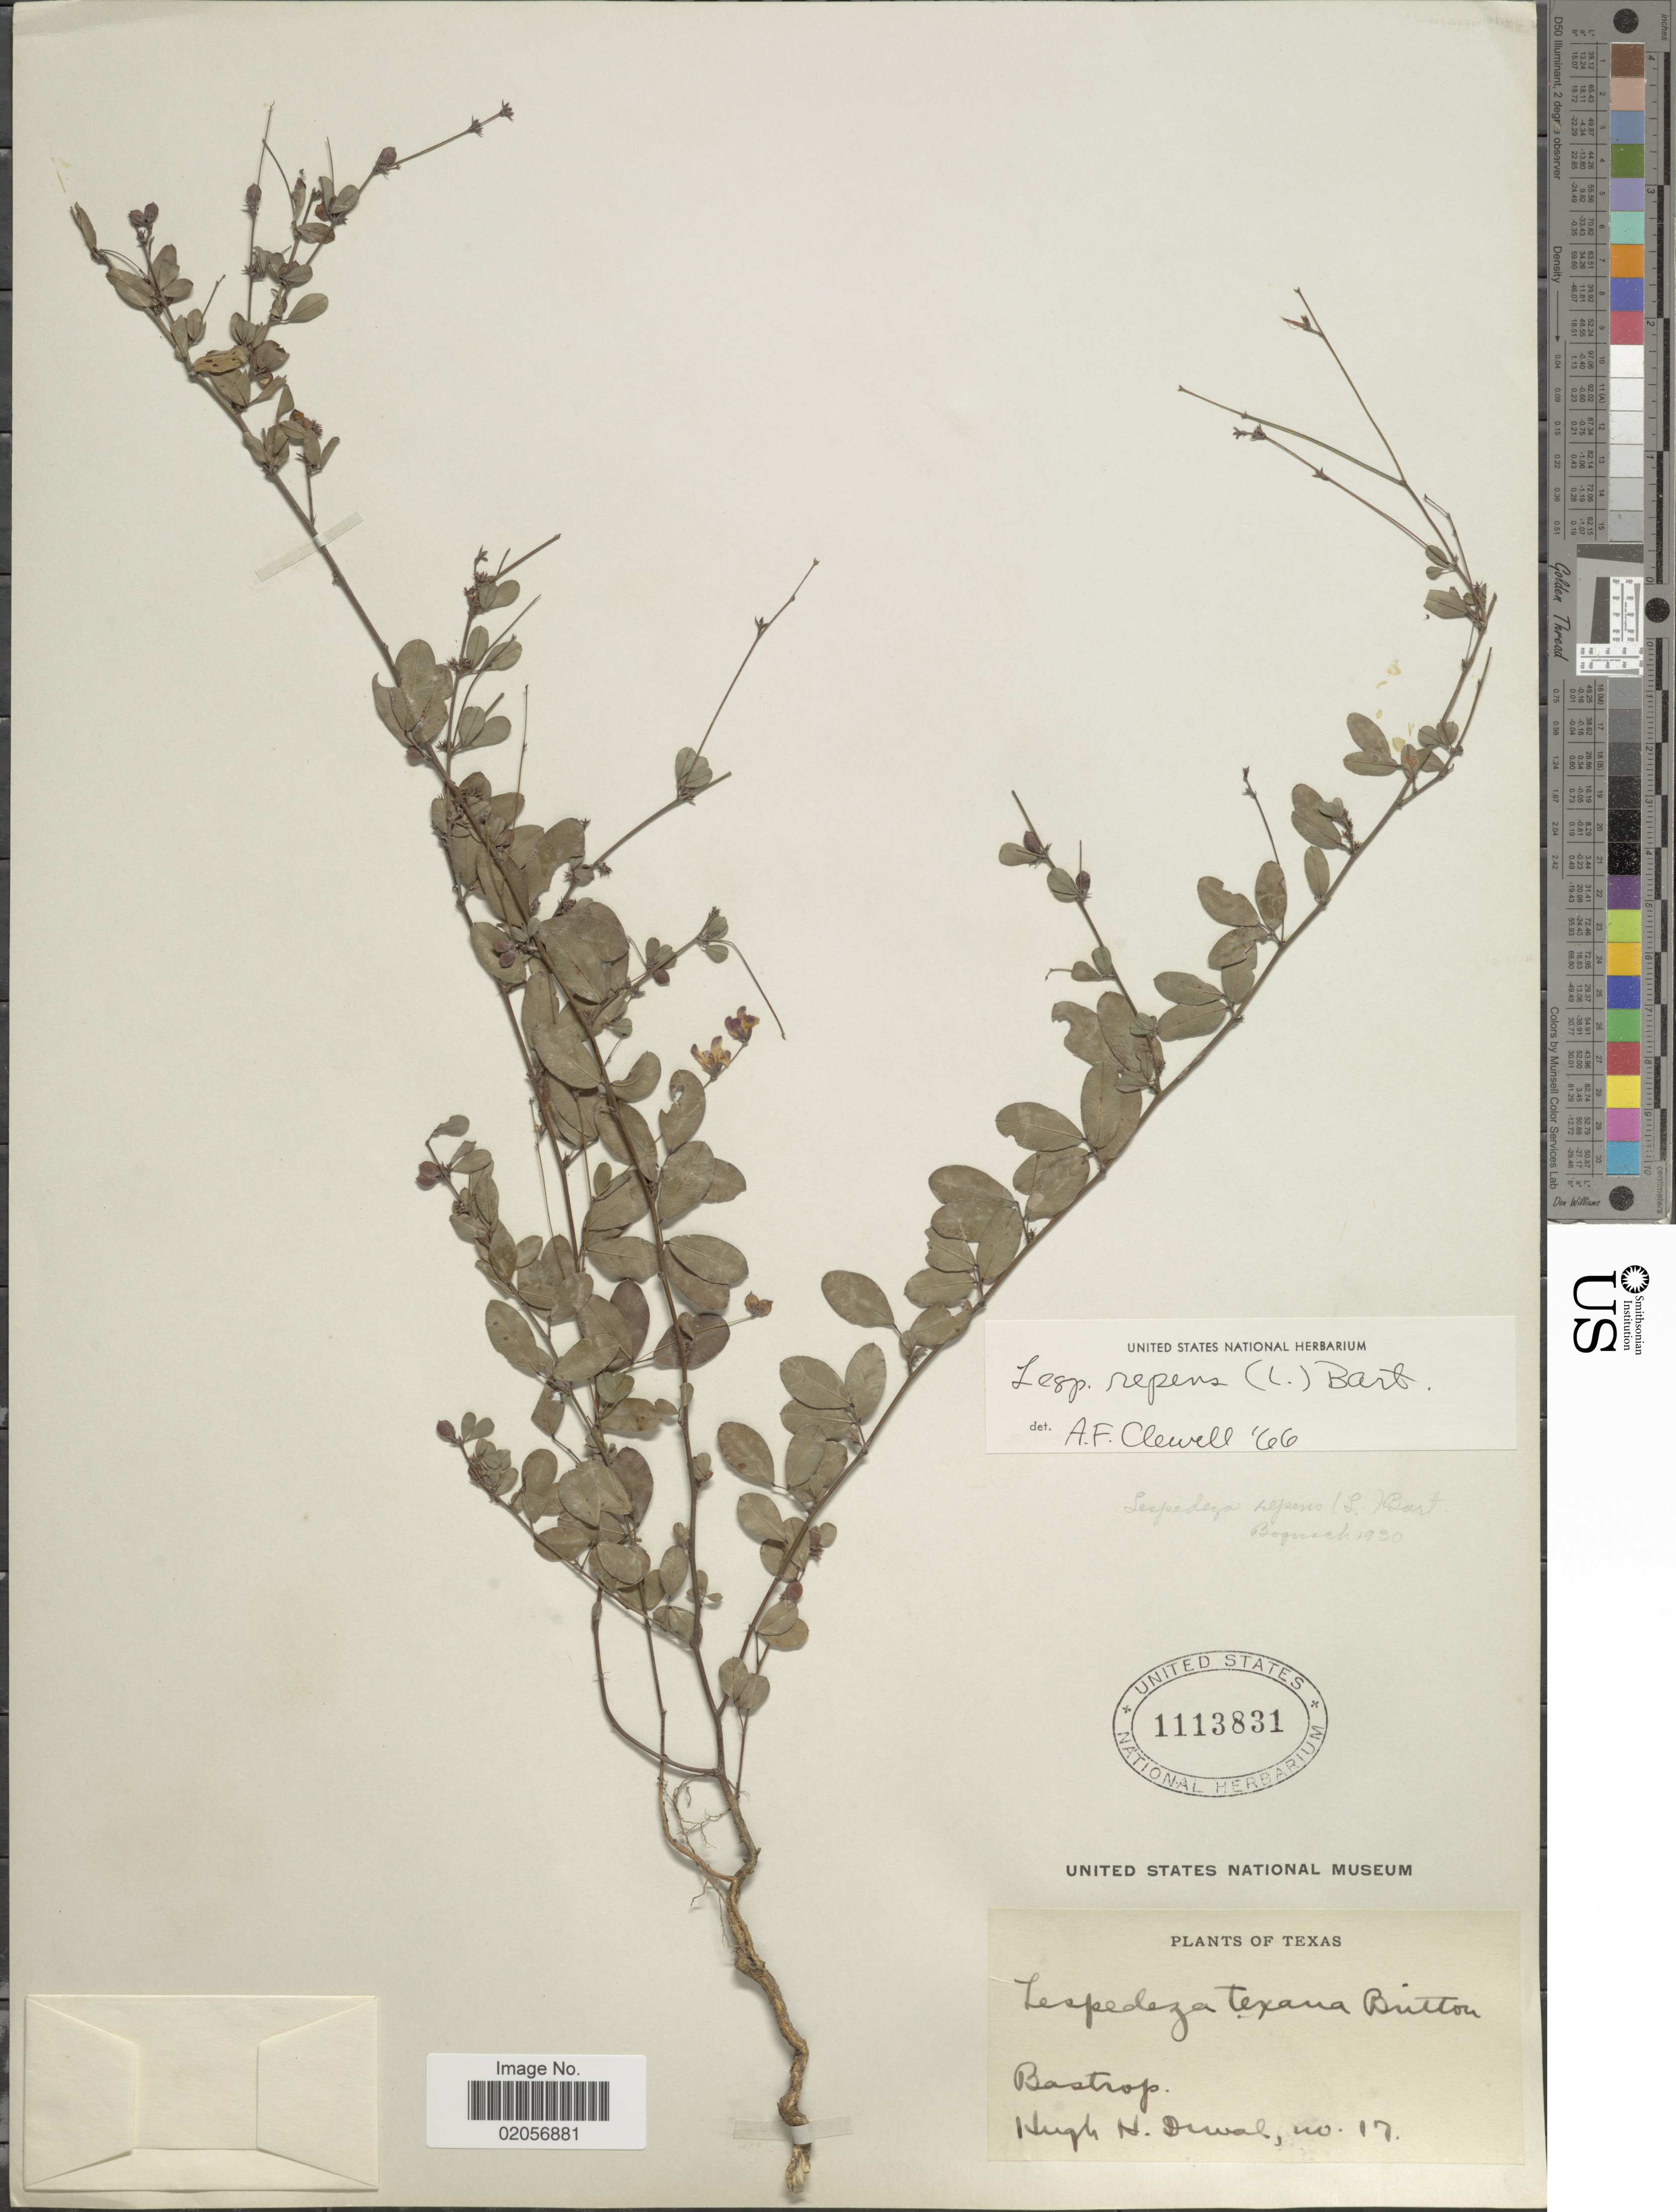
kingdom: Plantae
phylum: Tracheophyta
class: Magnoliopsida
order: Fabales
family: Fabaceae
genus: Lespedeza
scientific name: Lespedeza repens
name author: (L.) W.P.C. Barton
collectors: H. Duval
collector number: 17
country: United States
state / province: Texas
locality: Bastrop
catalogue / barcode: US 1113831